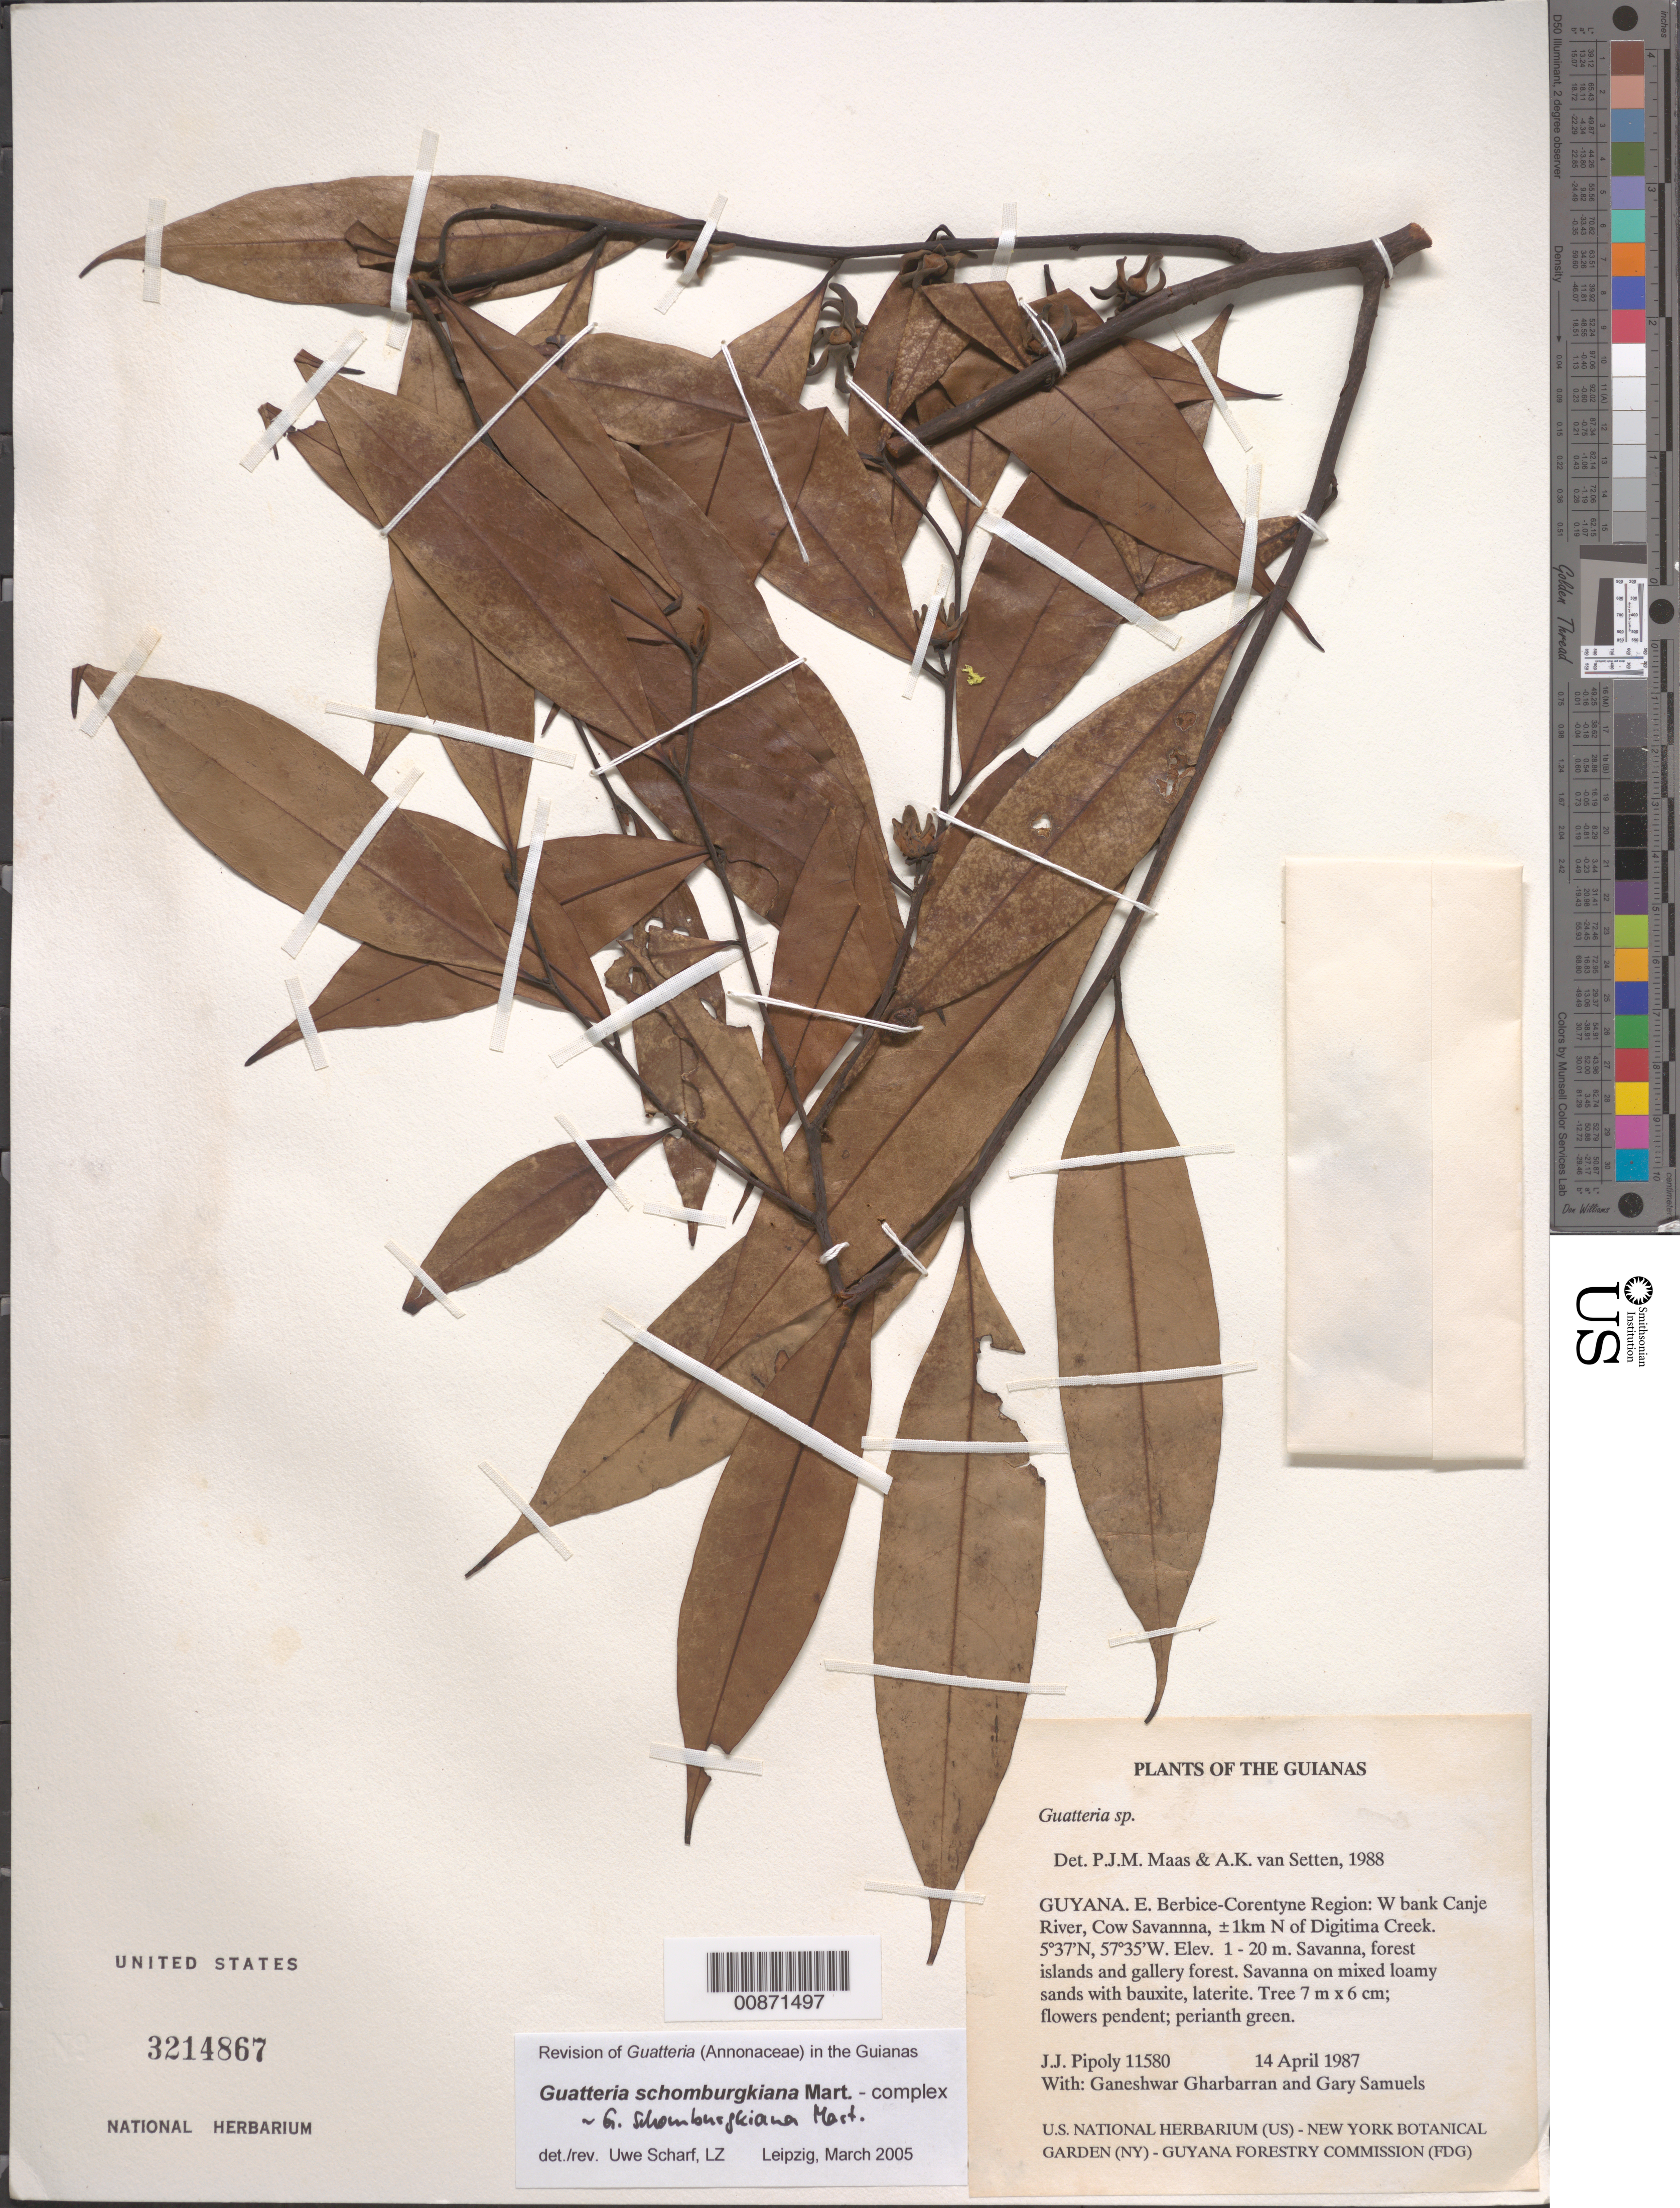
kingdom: Plantae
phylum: Tracheophyta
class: Magnoliopsida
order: Magnoliales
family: Annonaceae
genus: Guatteria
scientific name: Guatteria schomburgkiana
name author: Mart.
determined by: Scharf, U.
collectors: J. J. Pipoly, G. Gharbarran & G. Samuels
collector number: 11580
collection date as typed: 14 April 1987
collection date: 1987-04-14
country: Guyana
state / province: E. Berbice-Corentyne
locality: W bank Canje River, Cow Savanna, ±1km N of Digitima Creek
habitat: Savanna, forest islands and gallery forest. Savanna on mixed loamy sands with bauxite, laterite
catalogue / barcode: US 3214867